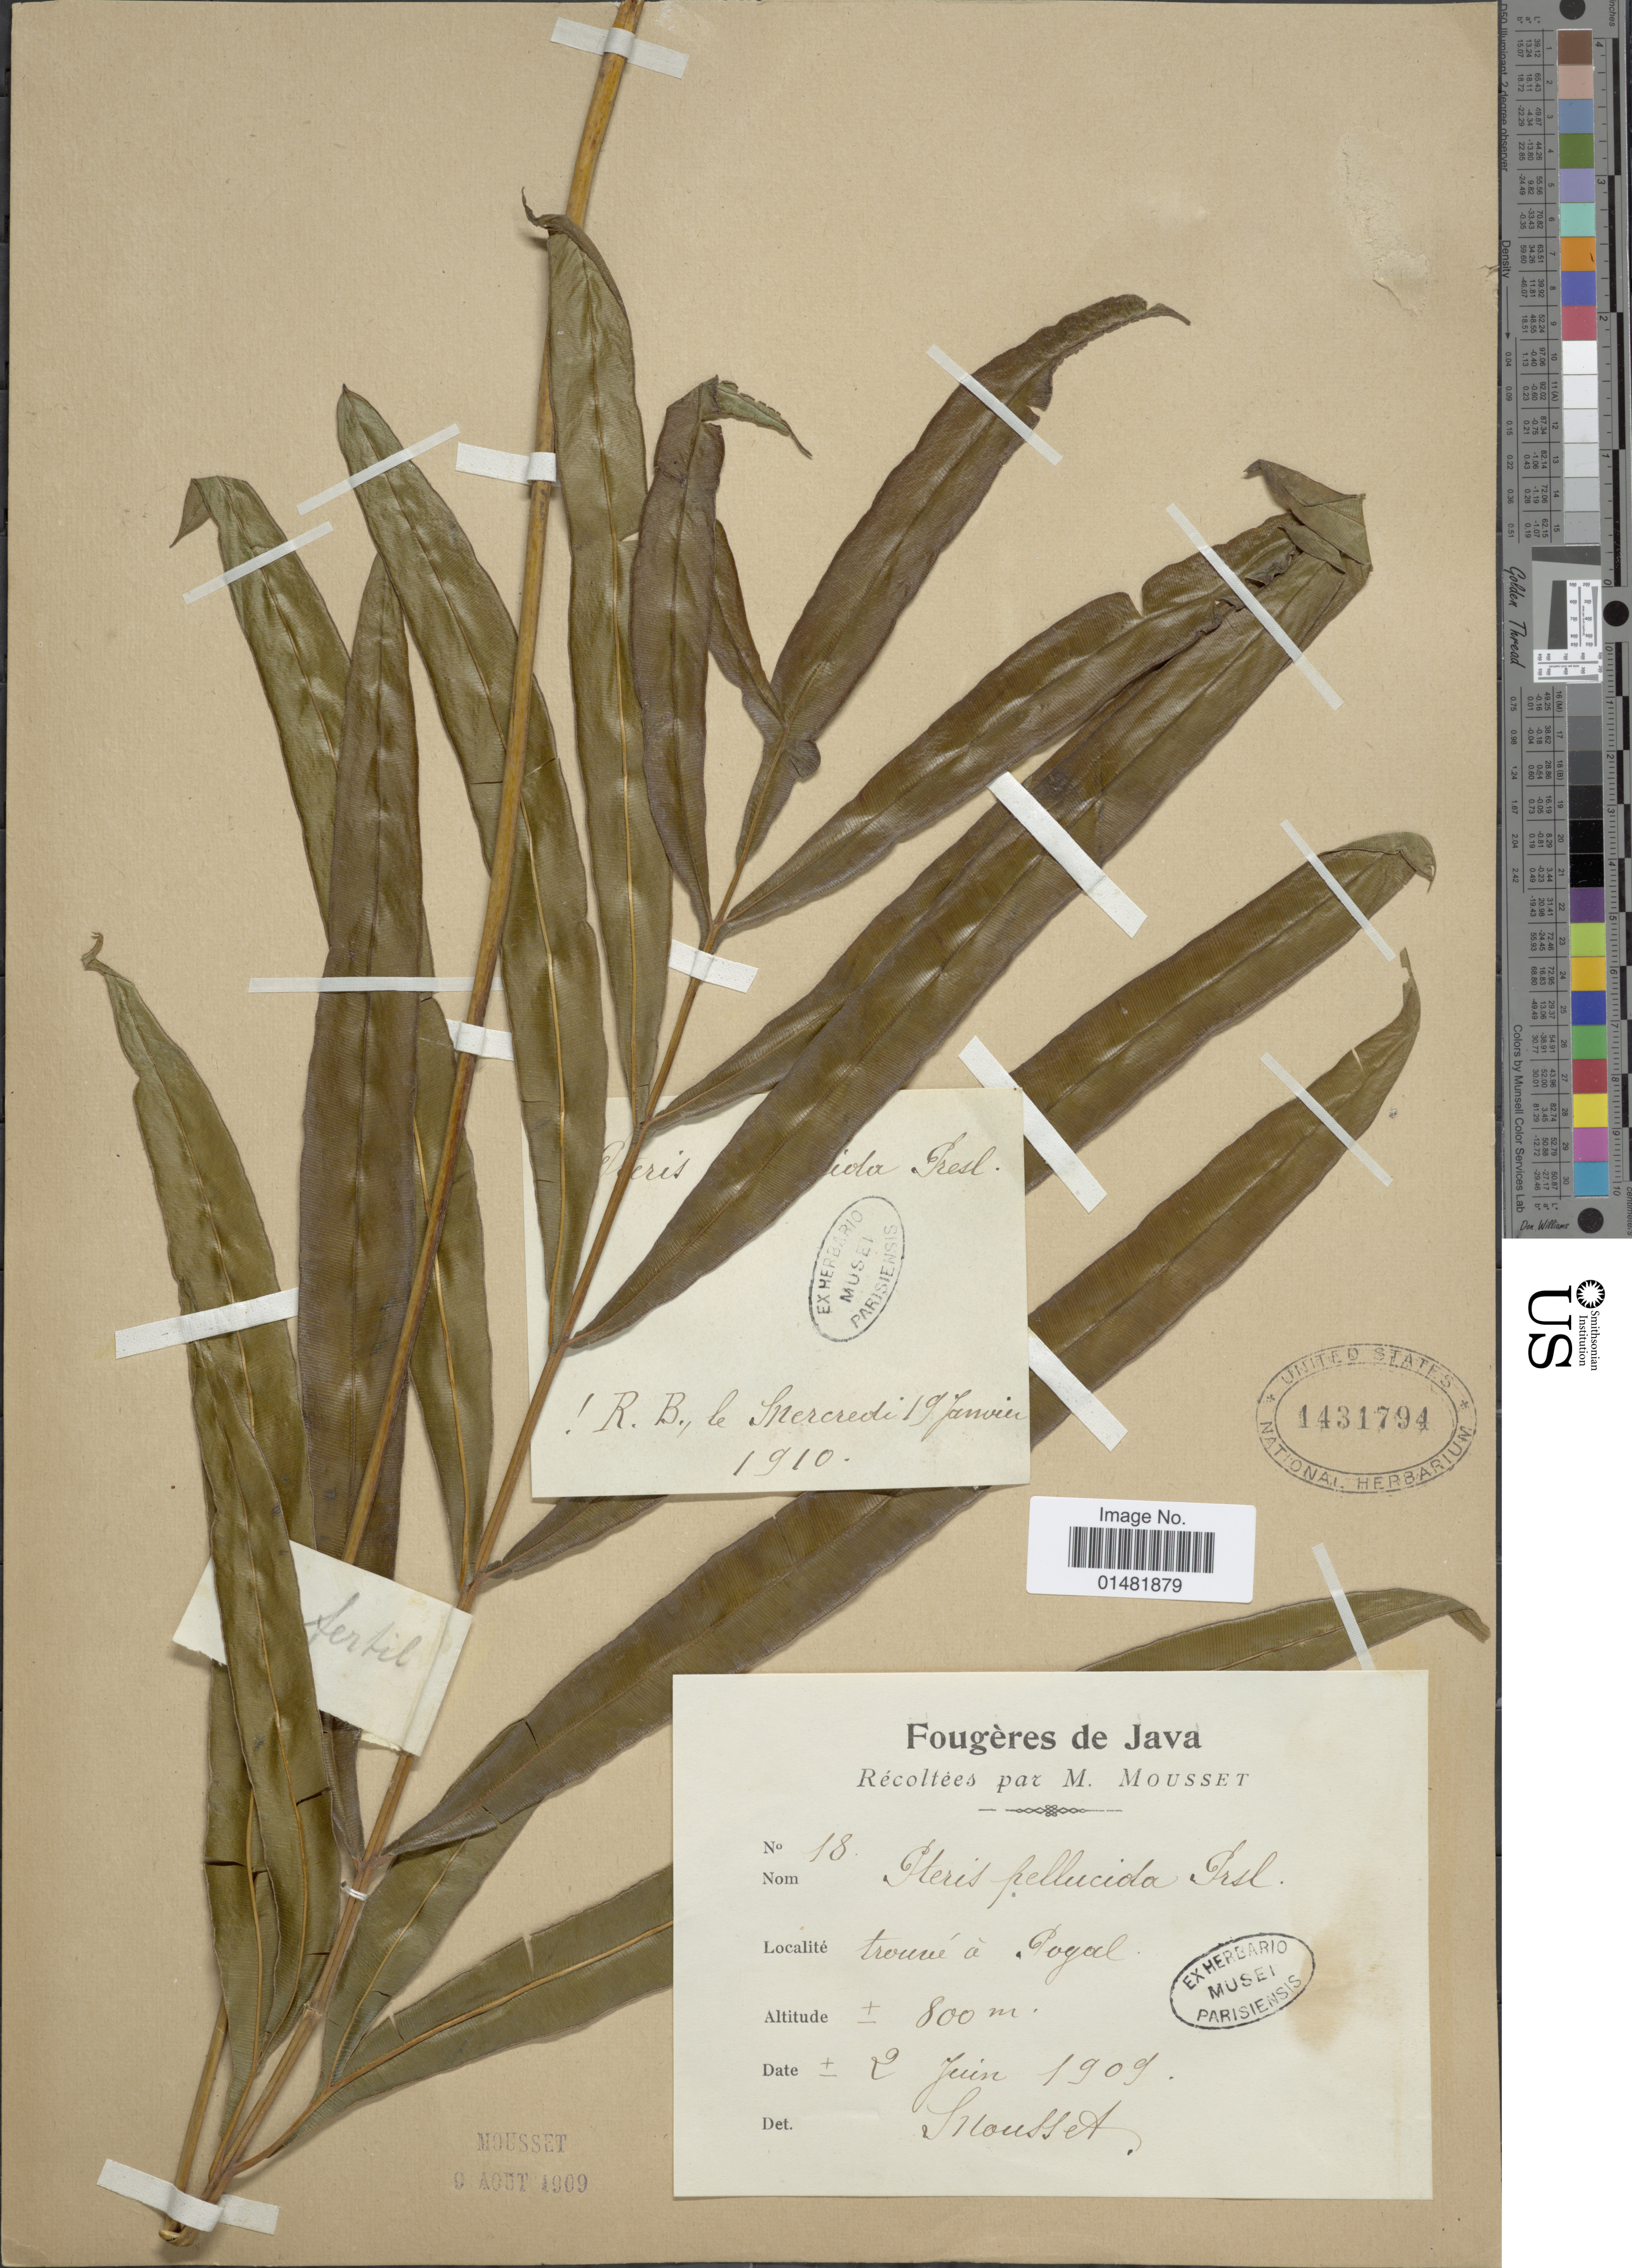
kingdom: Plantae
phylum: Tracheophyta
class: Polypodiopsida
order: Polypodiales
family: Pteridaceae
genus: Pteris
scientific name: Pteris pellucida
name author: C. Presl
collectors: Mousset, --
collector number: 18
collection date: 1909-06-02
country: Indonesia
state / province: Java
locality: Trouvé a Pogal.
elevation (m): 800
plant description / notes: Corrected "Poyal" to Pogal.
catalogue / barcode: US 1431794